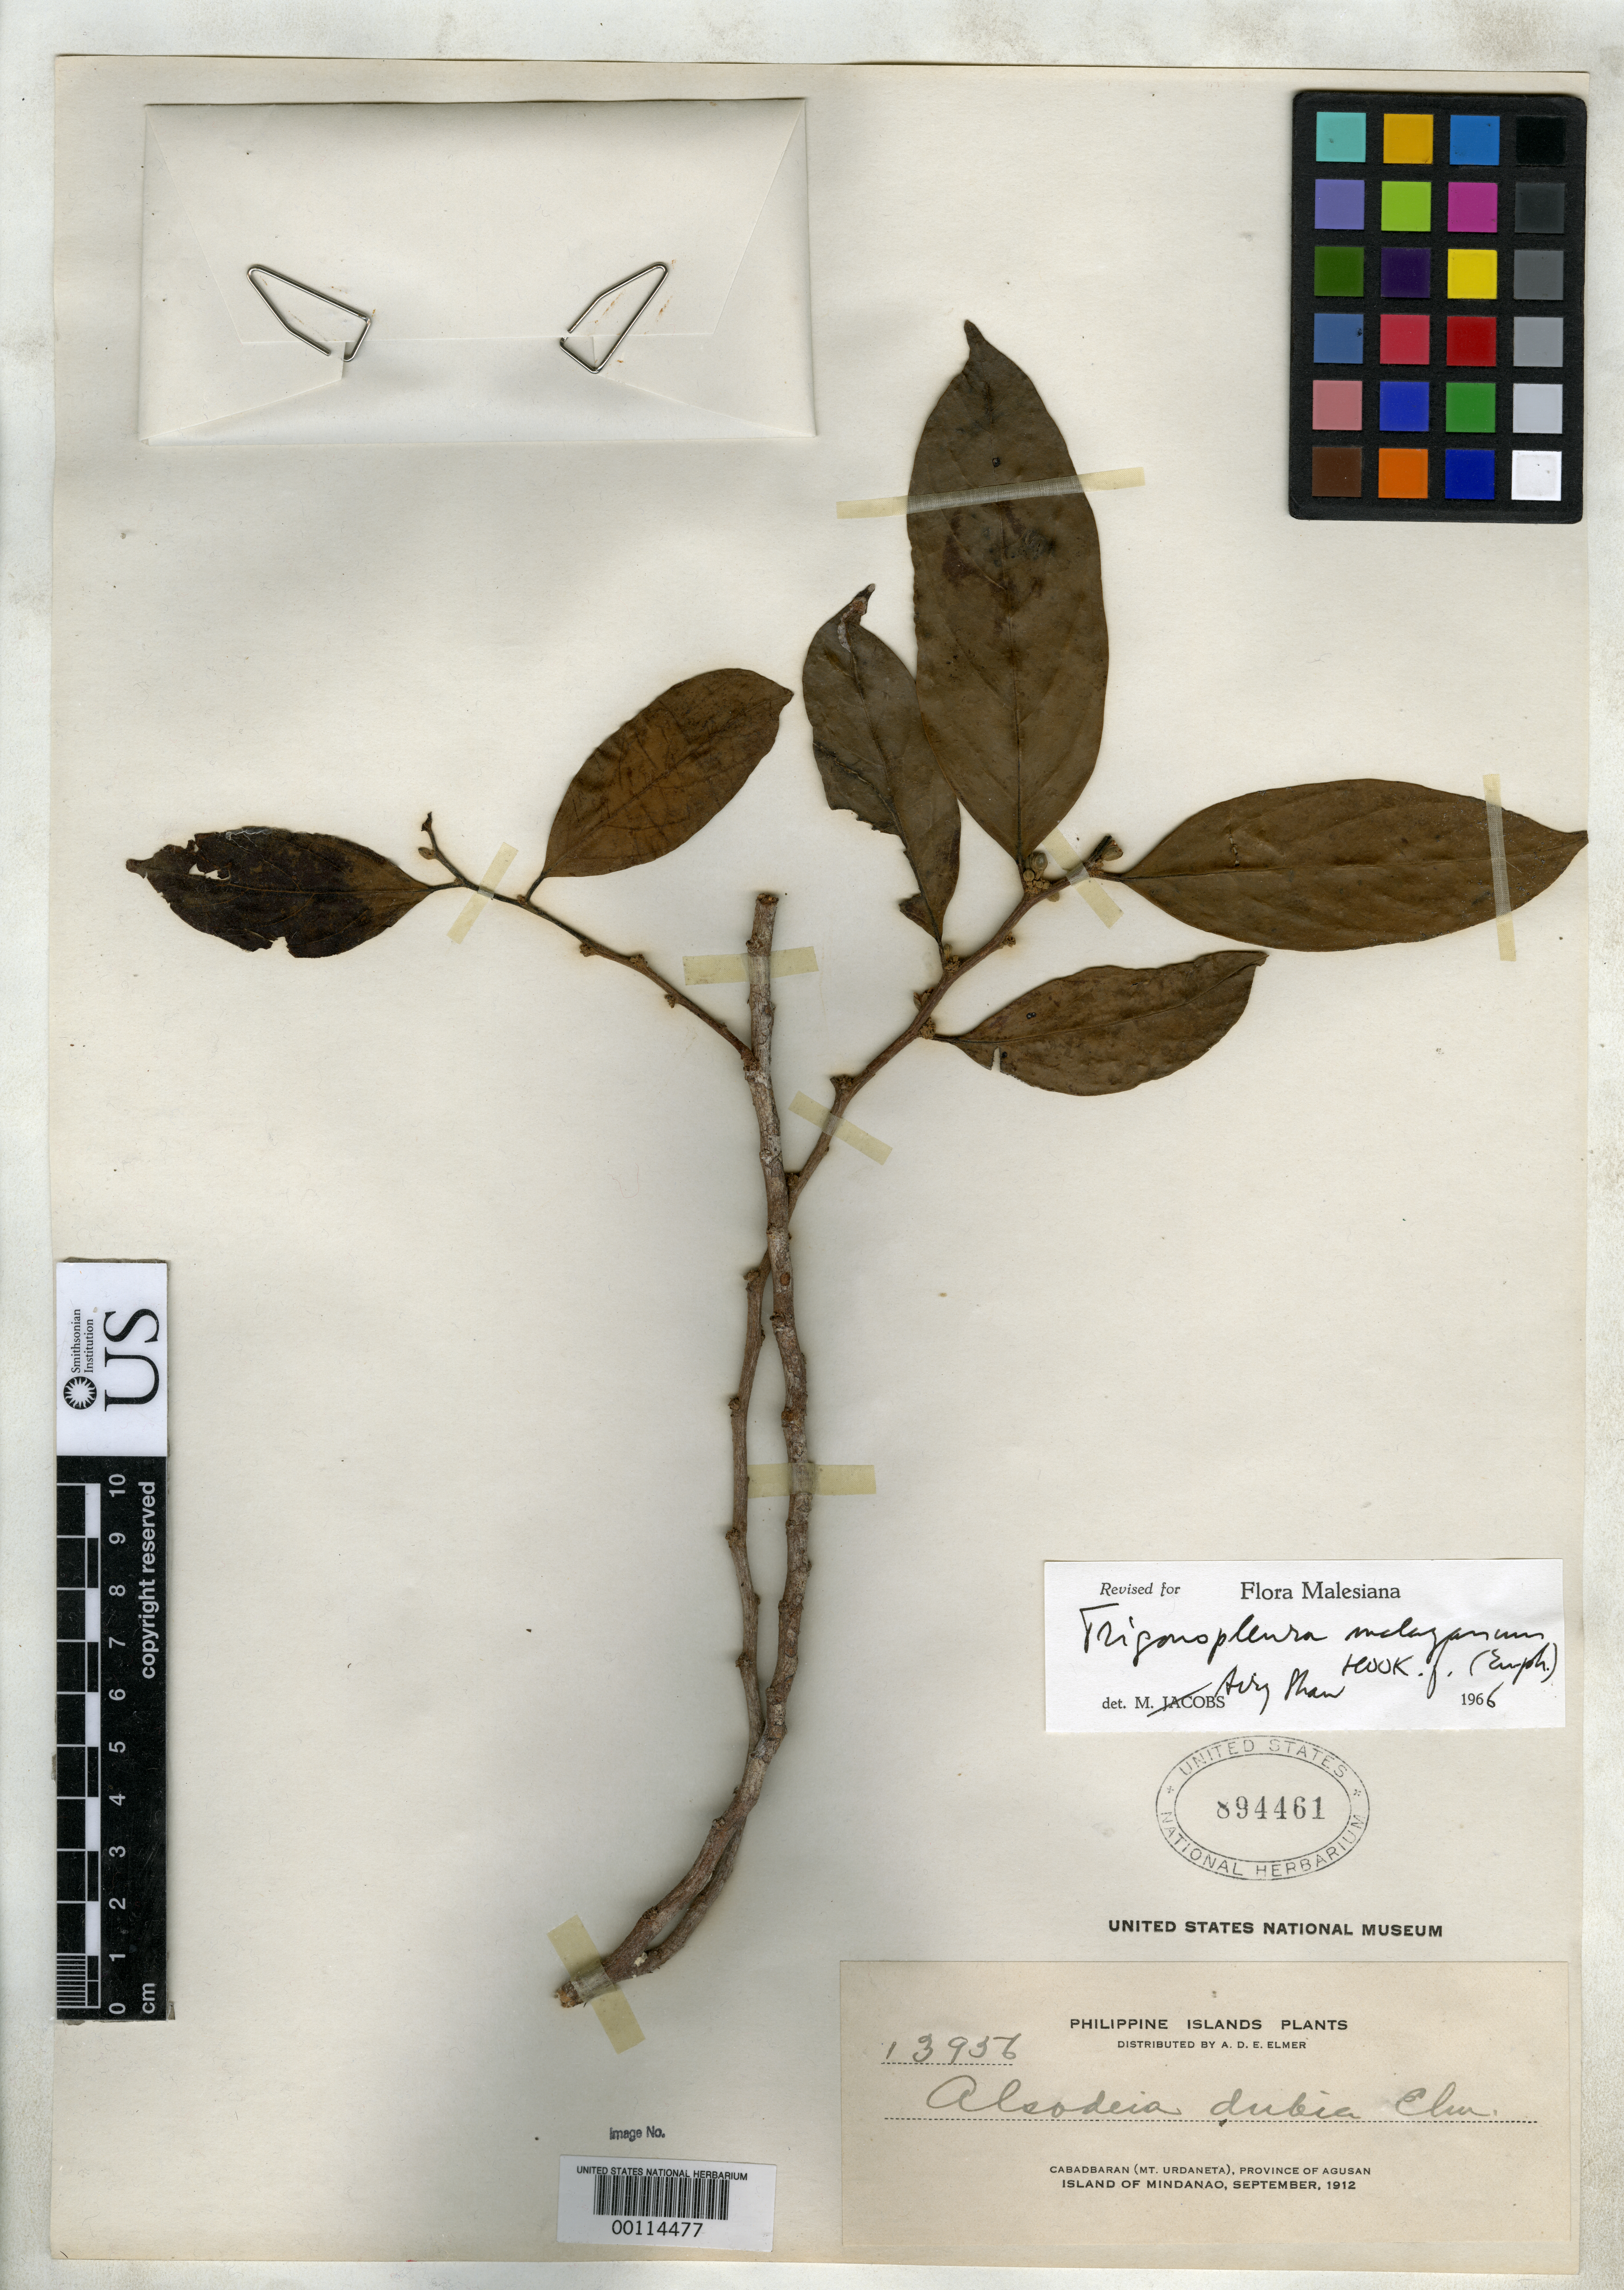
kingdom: Plantae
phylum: Tracheophyta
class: Magnoliopsida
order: Malpighiales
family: Violaceae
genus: Alsodeia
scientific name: Alsodeia dubia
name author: Elmer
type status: Isotype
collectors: A. D. E. Elmer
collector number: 13956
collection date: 1912-07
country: Philippines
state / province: Caraga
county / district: Agusan del Norte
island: Mindanao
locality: Cabadbaran (Mt. Urdaneta), province of Agusan, Island of Mindanao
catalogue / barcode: US 894461